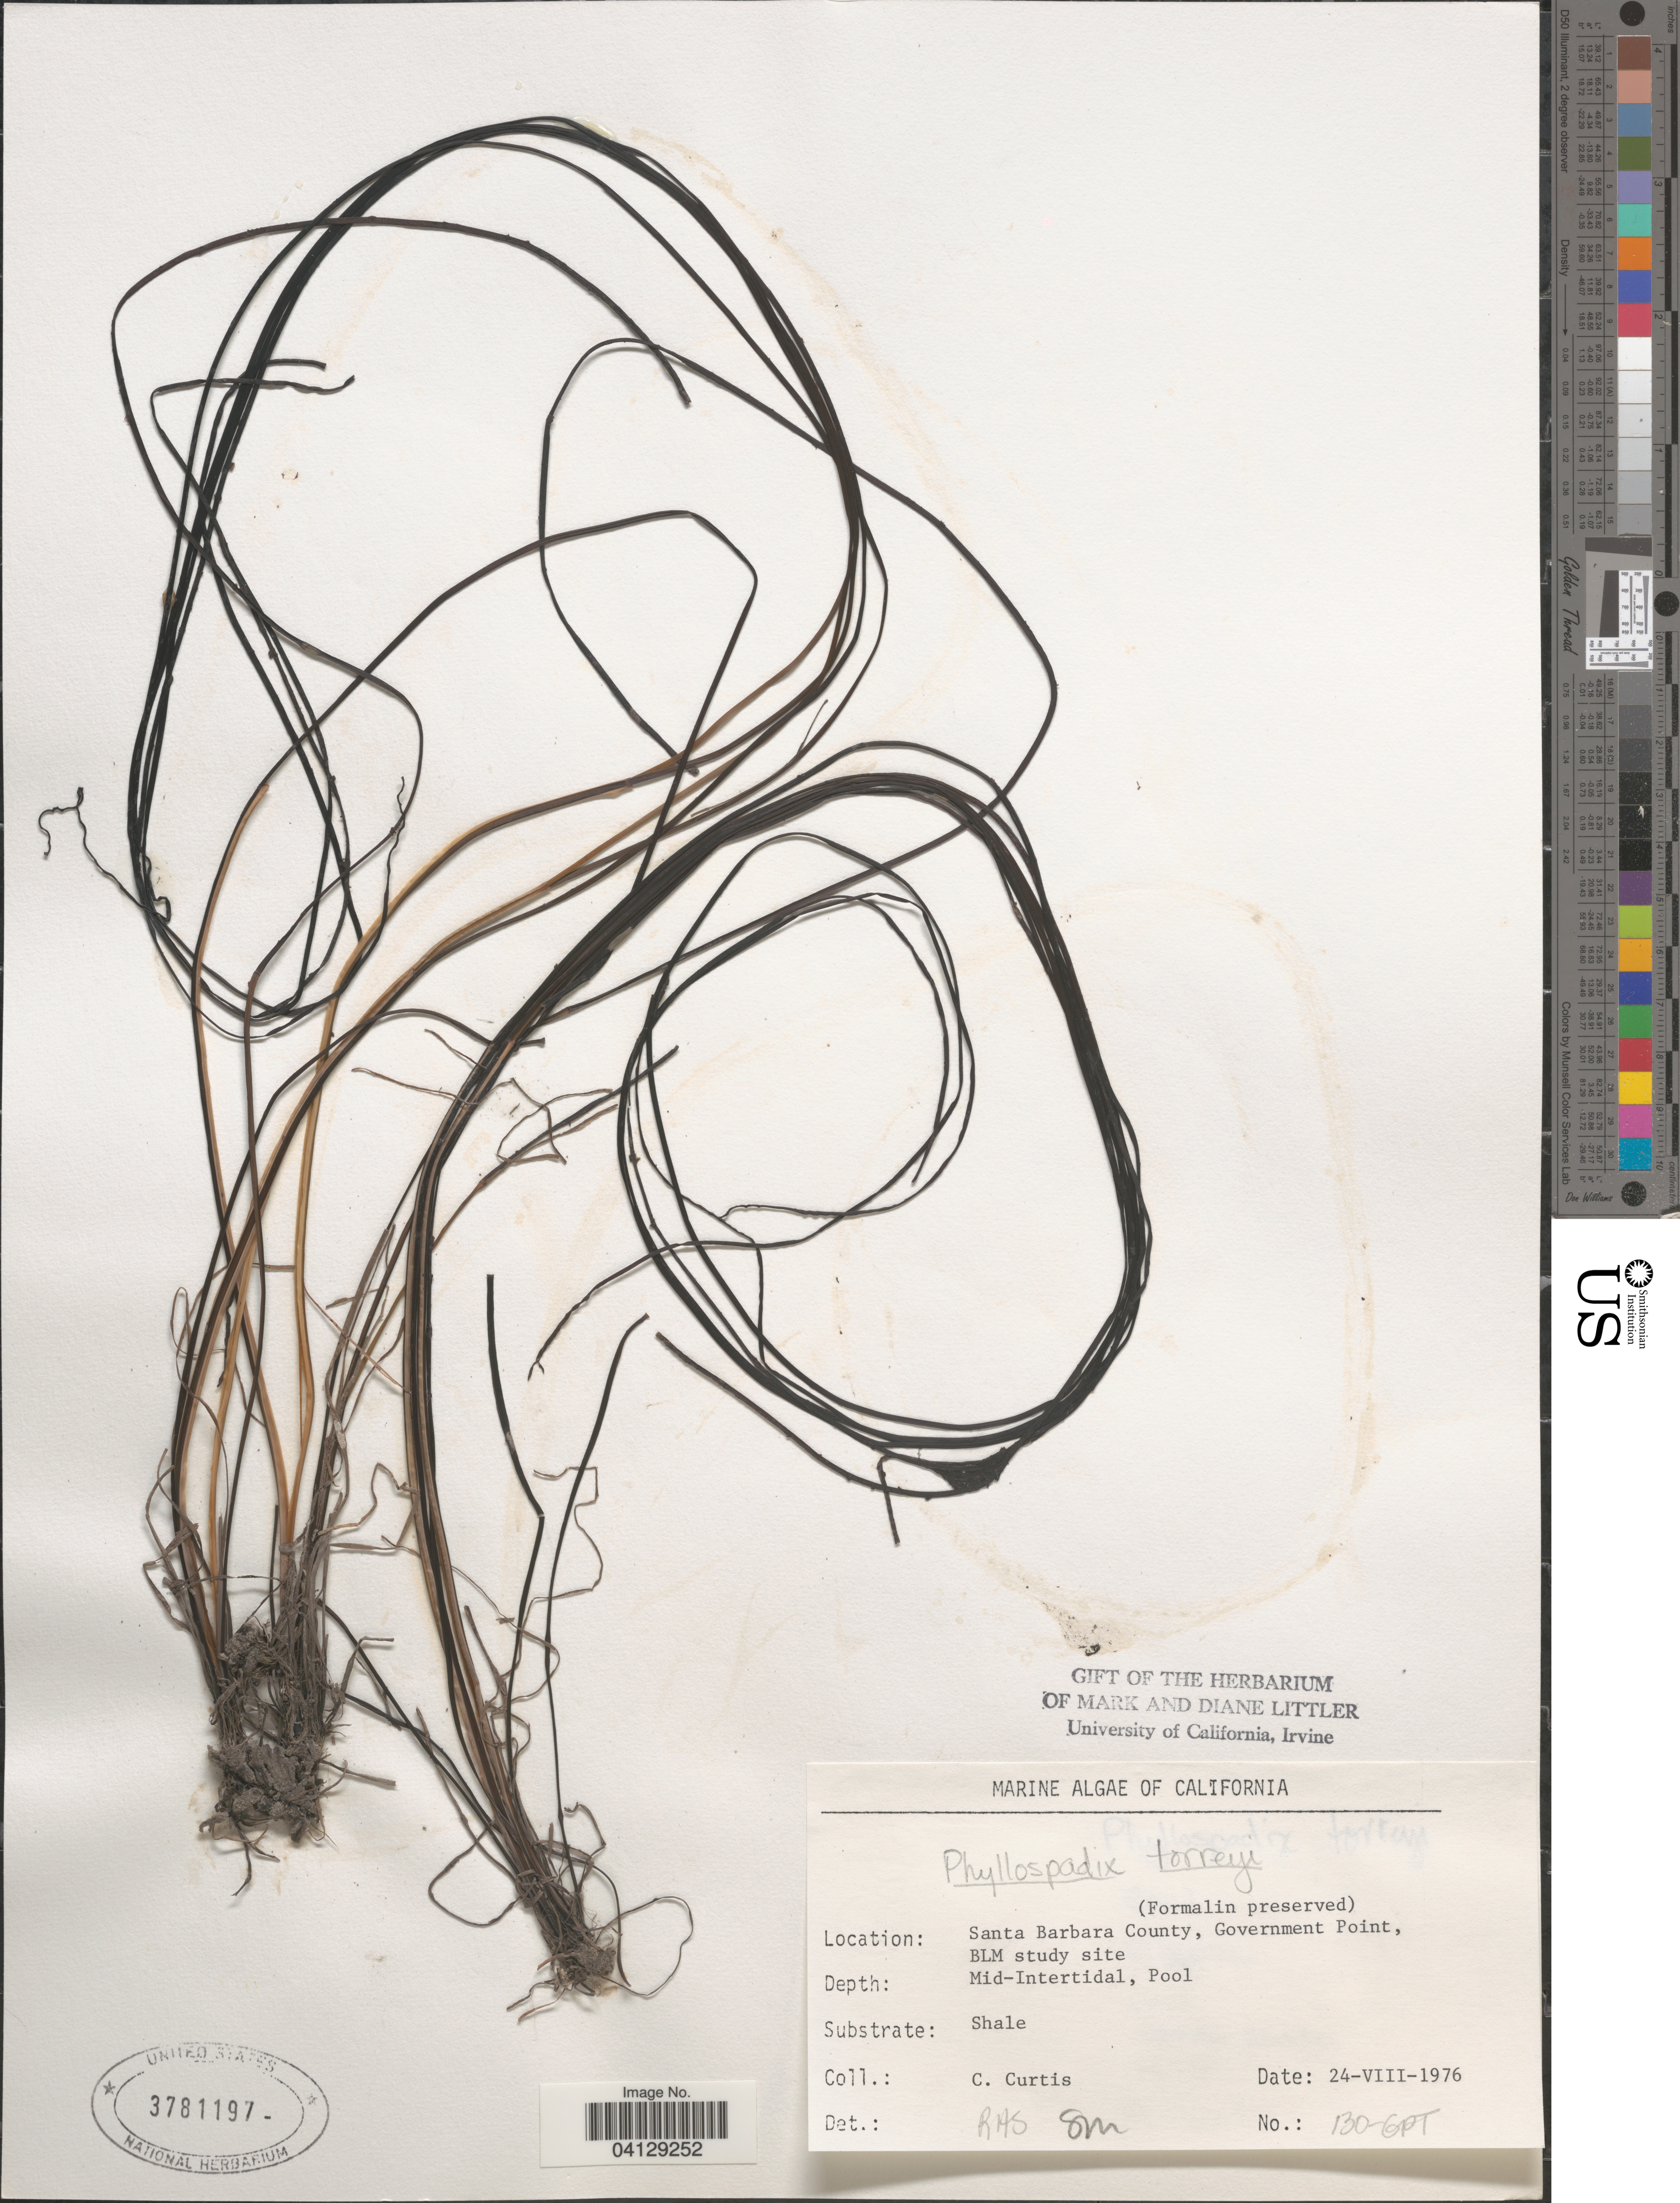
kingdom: Plantae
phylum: Tracheophyta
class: Liliopsida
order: Alismatales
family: Zosteraceae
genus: Phyllospadix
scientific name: Phyllospadix torreyi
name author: S. Watson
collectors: C. Curtis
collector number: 130-GPT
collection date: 1976-08-24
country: United States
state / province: California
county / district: Santa Barbara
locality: Santa Barbara County, Government Point, BLM study site.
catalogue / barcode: US 3781197